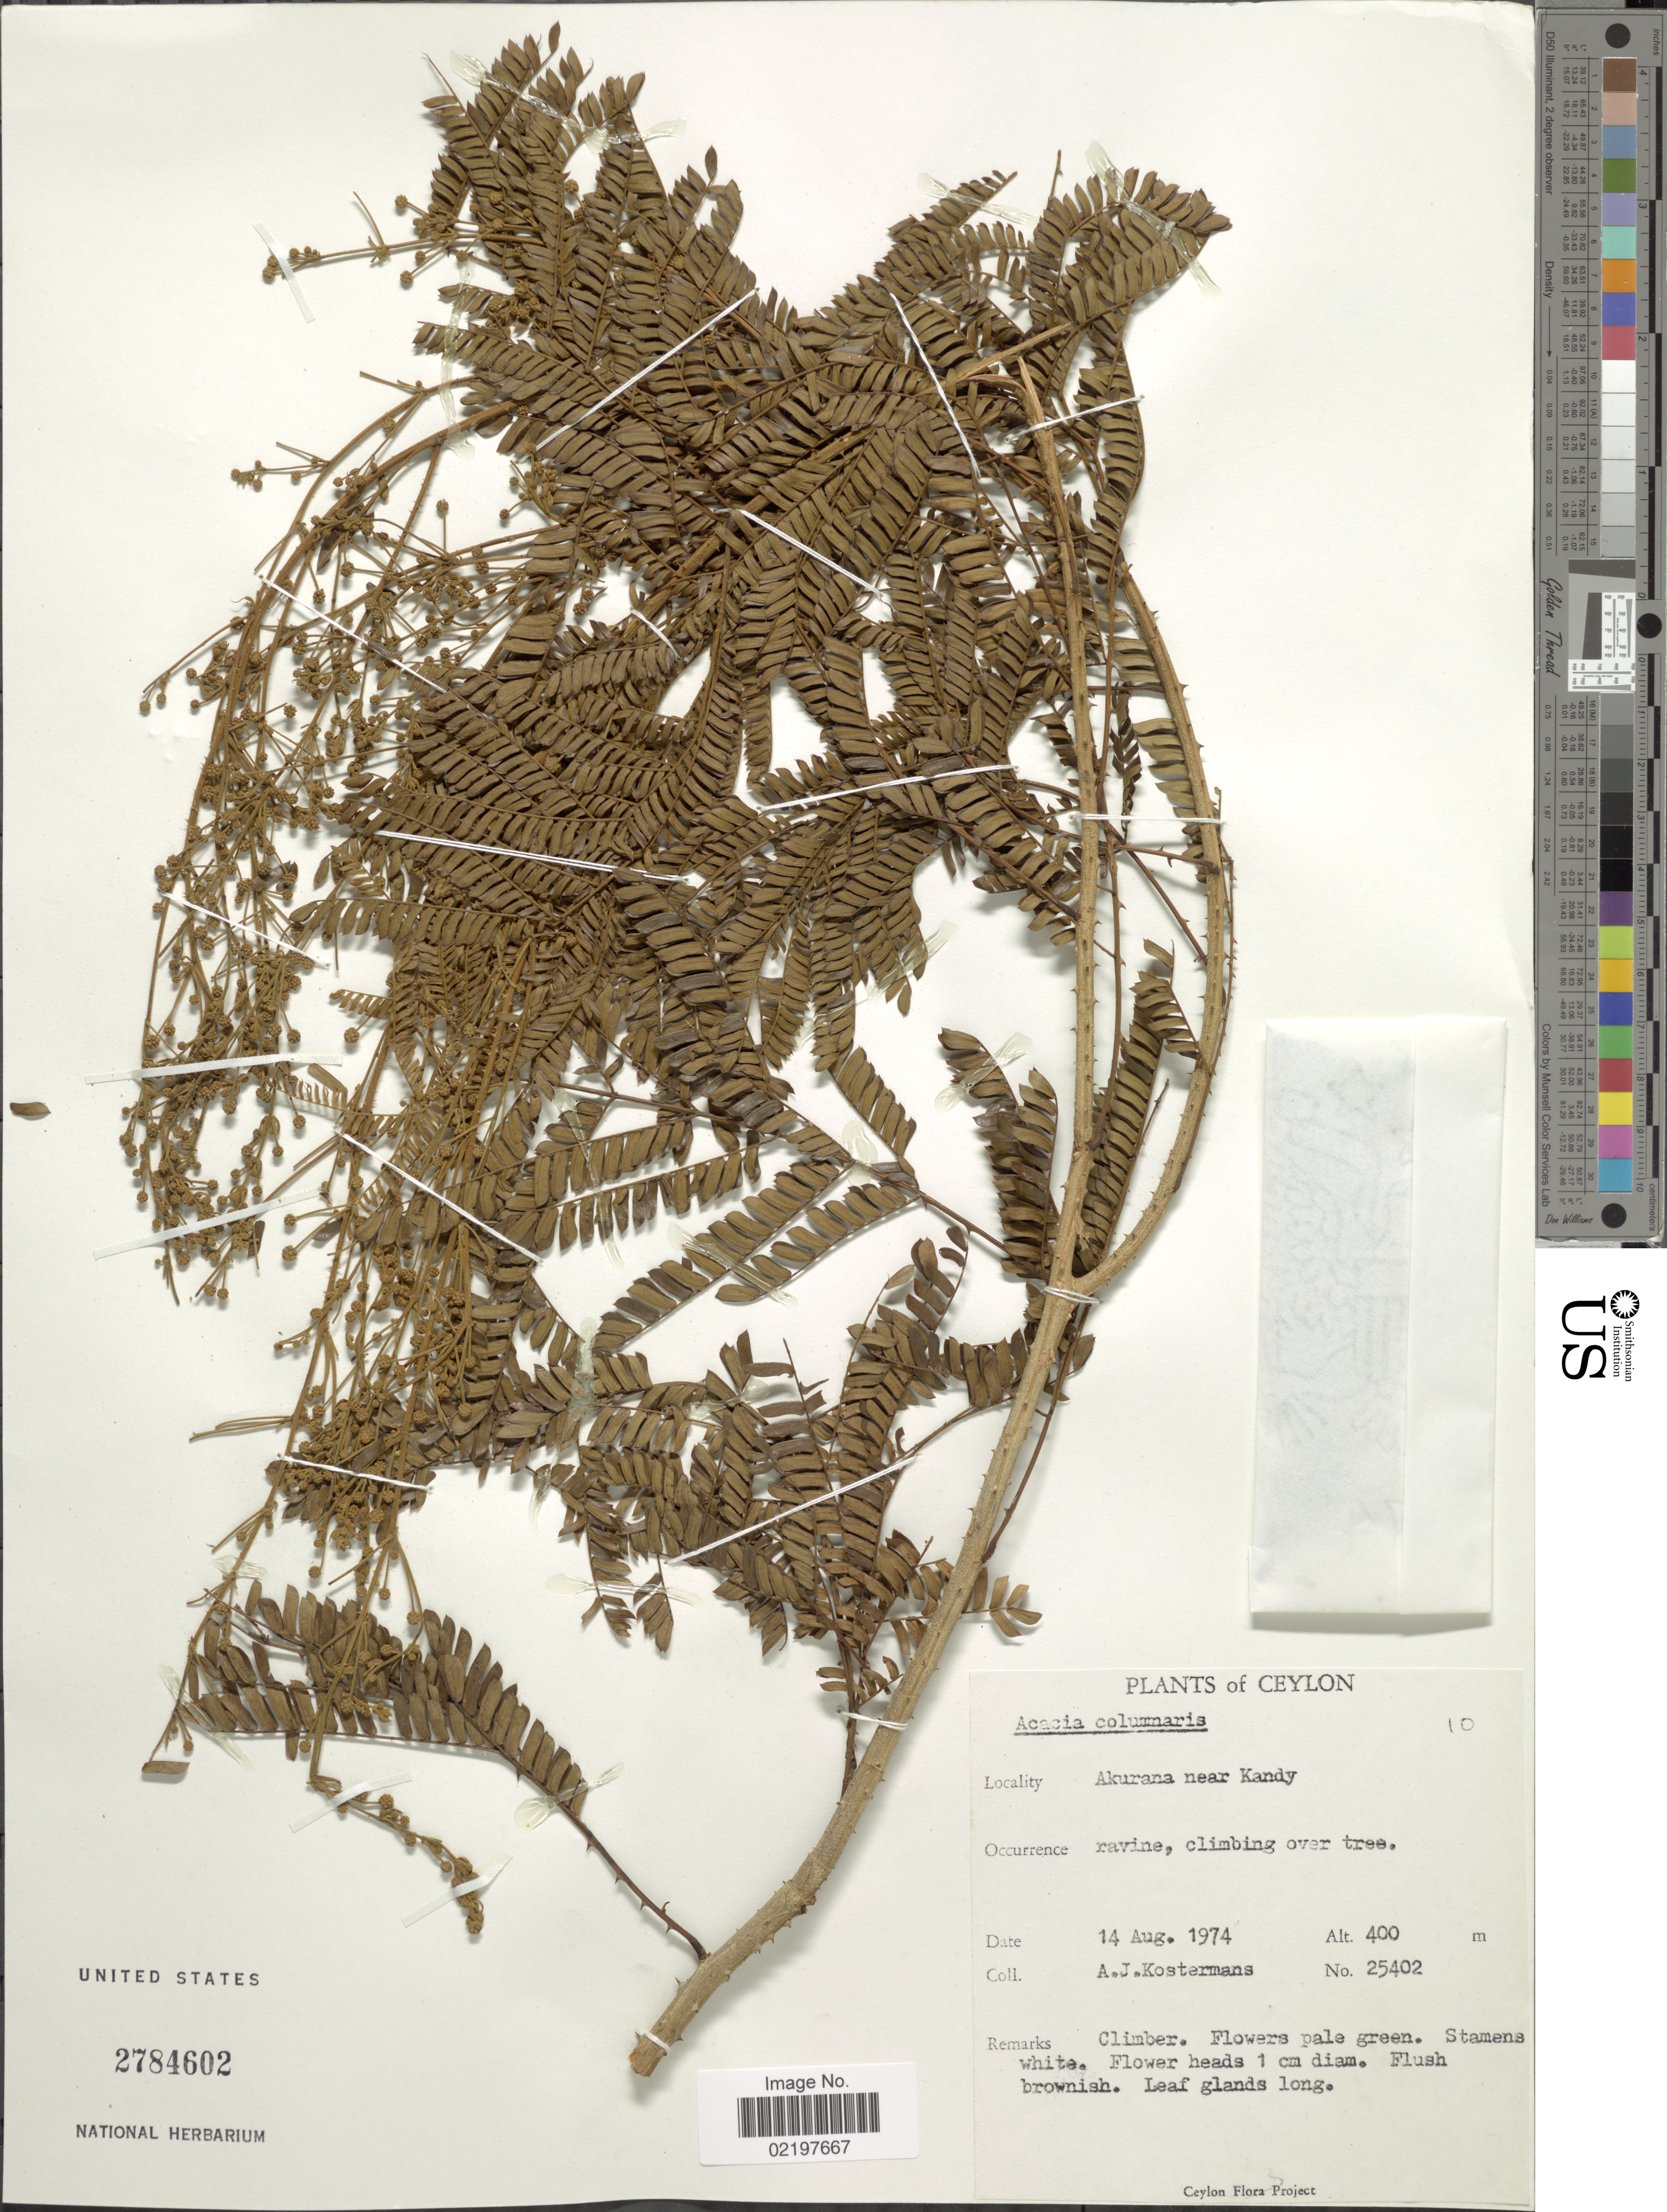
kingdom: Plantae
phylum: Tracheophyta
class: Magnoliopsida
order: Fabales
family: Fabaceae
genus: Senegalia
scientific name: Senegalia caesia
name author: (L.) Maslin et al.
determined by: Strong, M. T., (US), Smithsonian Institution - National Museum of Natural History (UNITED STATES)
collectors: A. J. G. Kostermans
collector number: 25402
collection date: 1974-08-14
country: Sri Lanka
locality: Ceylon, Akurana near Kandy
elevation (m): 400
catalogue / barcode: US 2784602